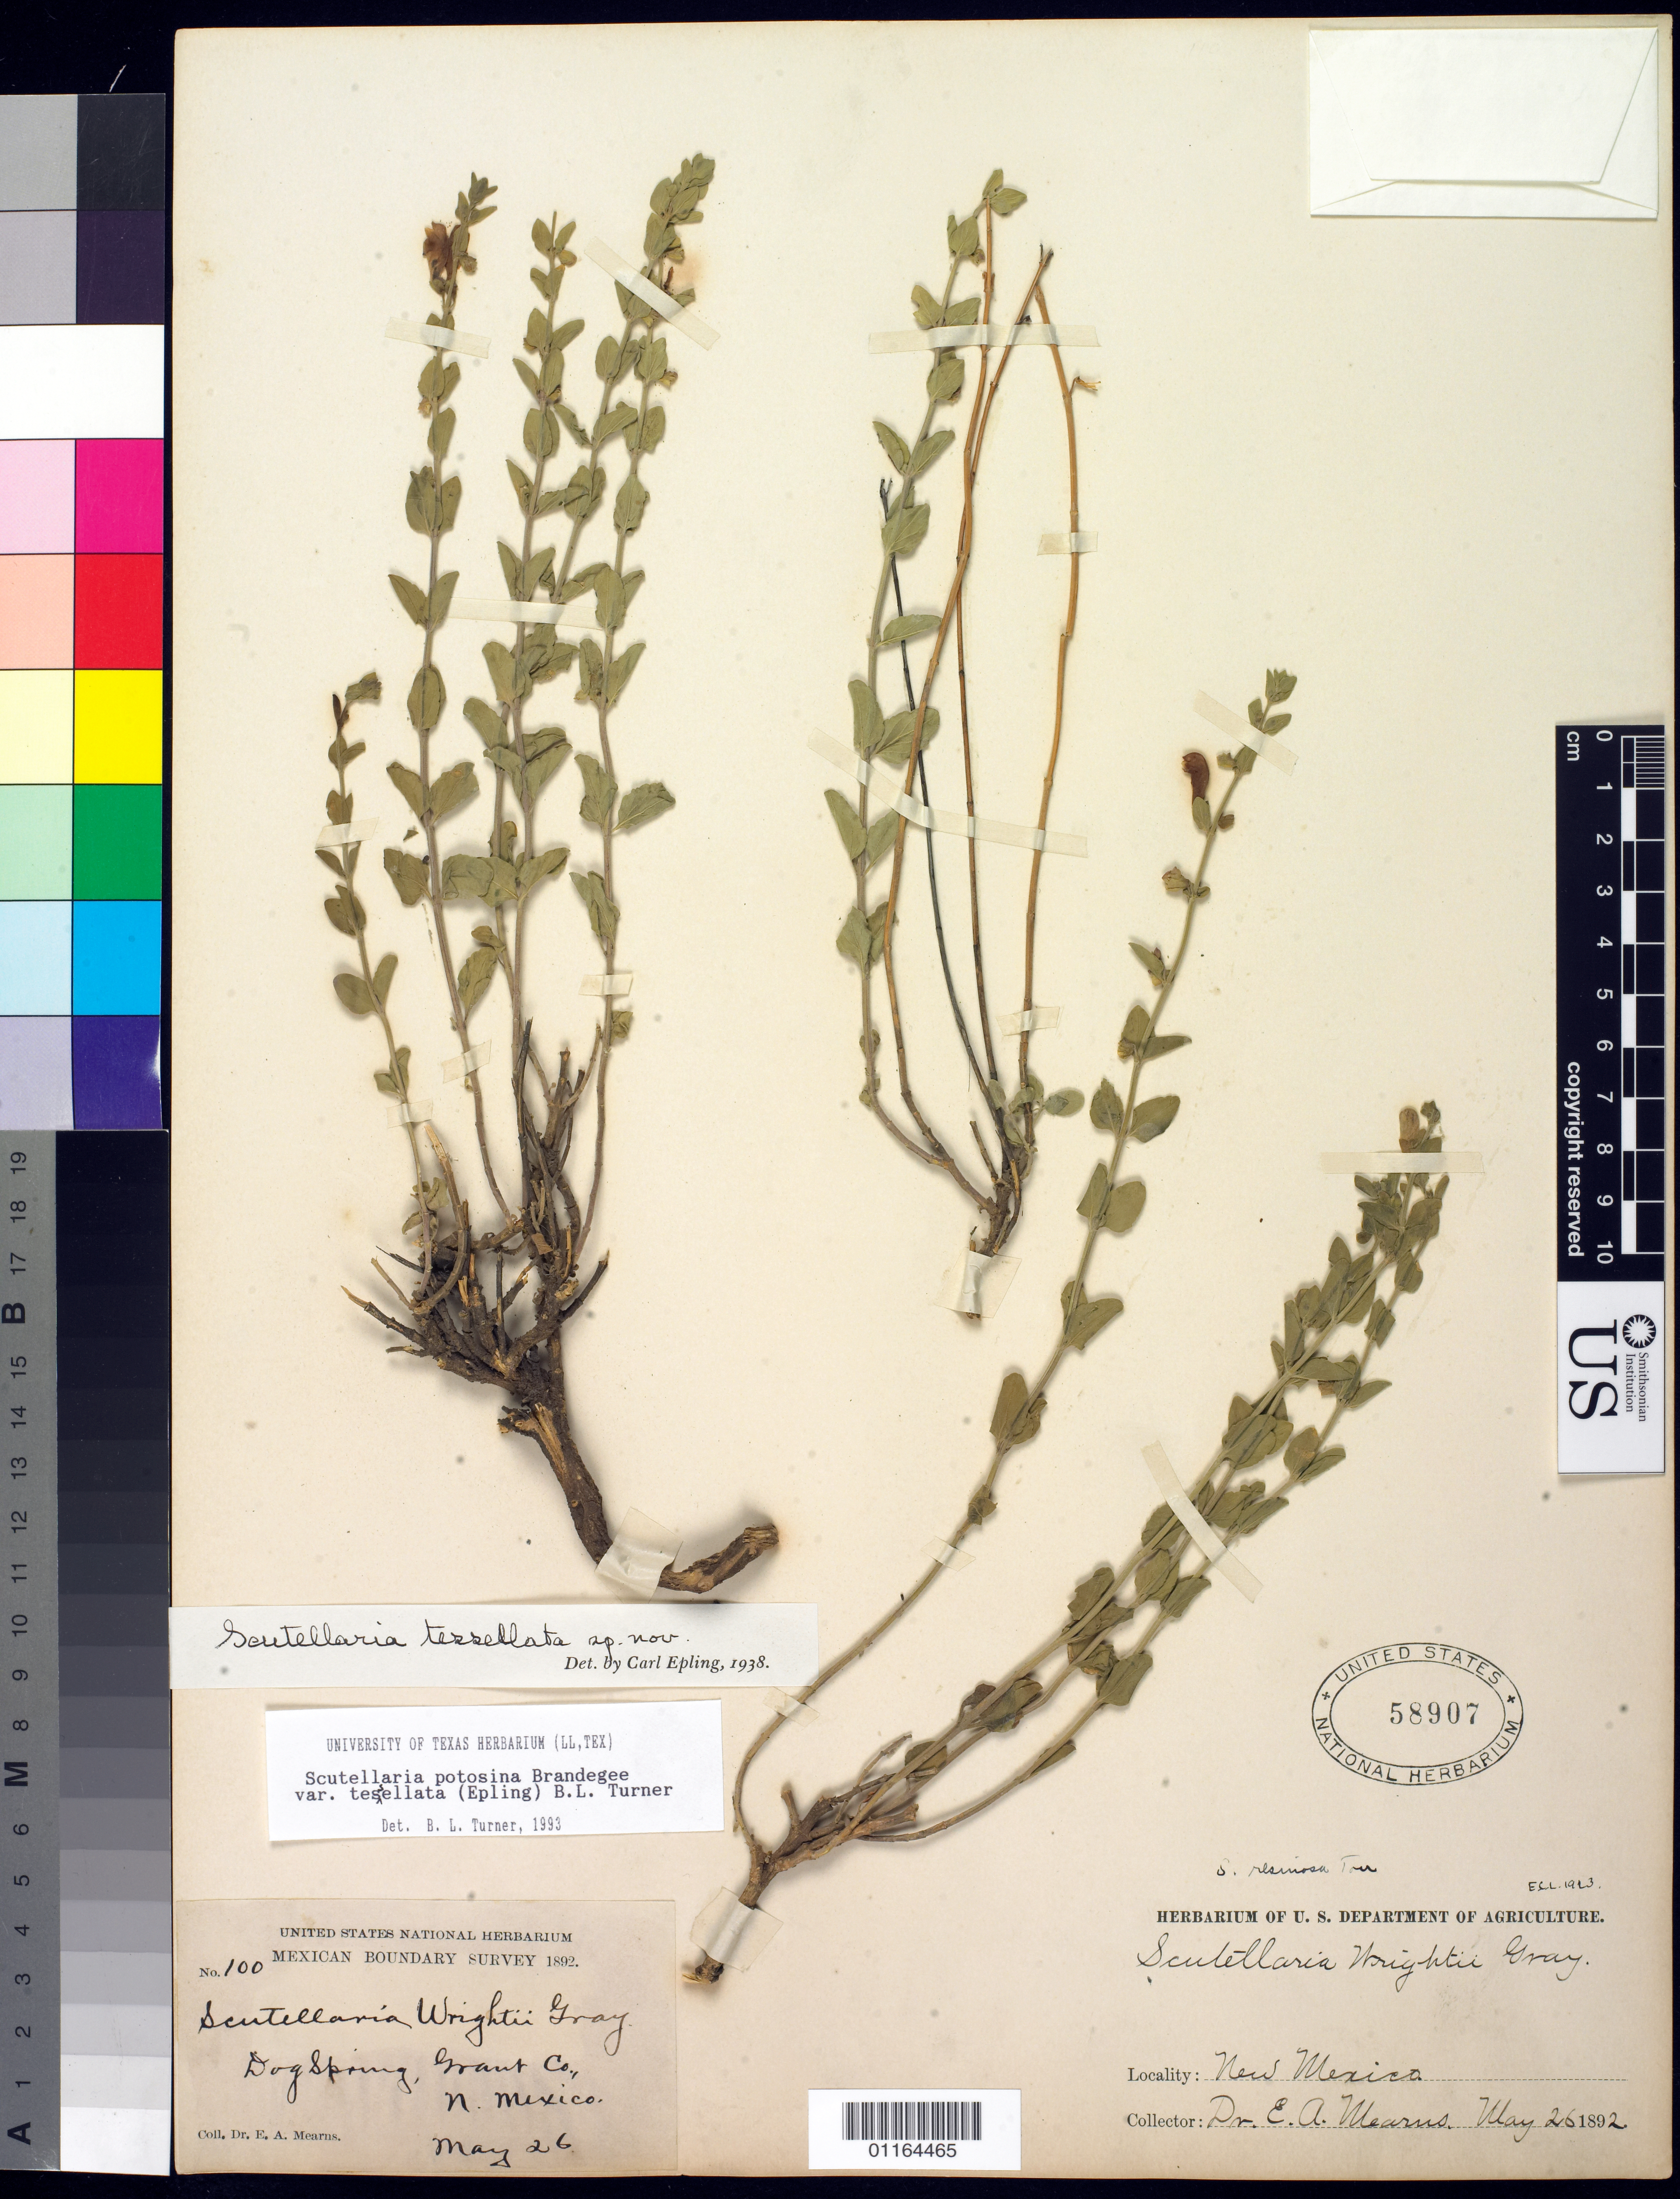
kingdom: Plantae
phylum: Tracheophyta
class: Magnoliopsida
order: Lamiales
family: Lamiaceae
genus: Scutellaria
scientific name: Scutellaria potosina var. tessellata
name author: Brandegee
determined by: Turner, B. L.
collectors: E. A. Mearns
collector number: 100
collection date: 1892-05-26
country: United States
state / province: New Mexico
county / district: Grant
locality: Dog Spring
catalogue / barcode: US 58907